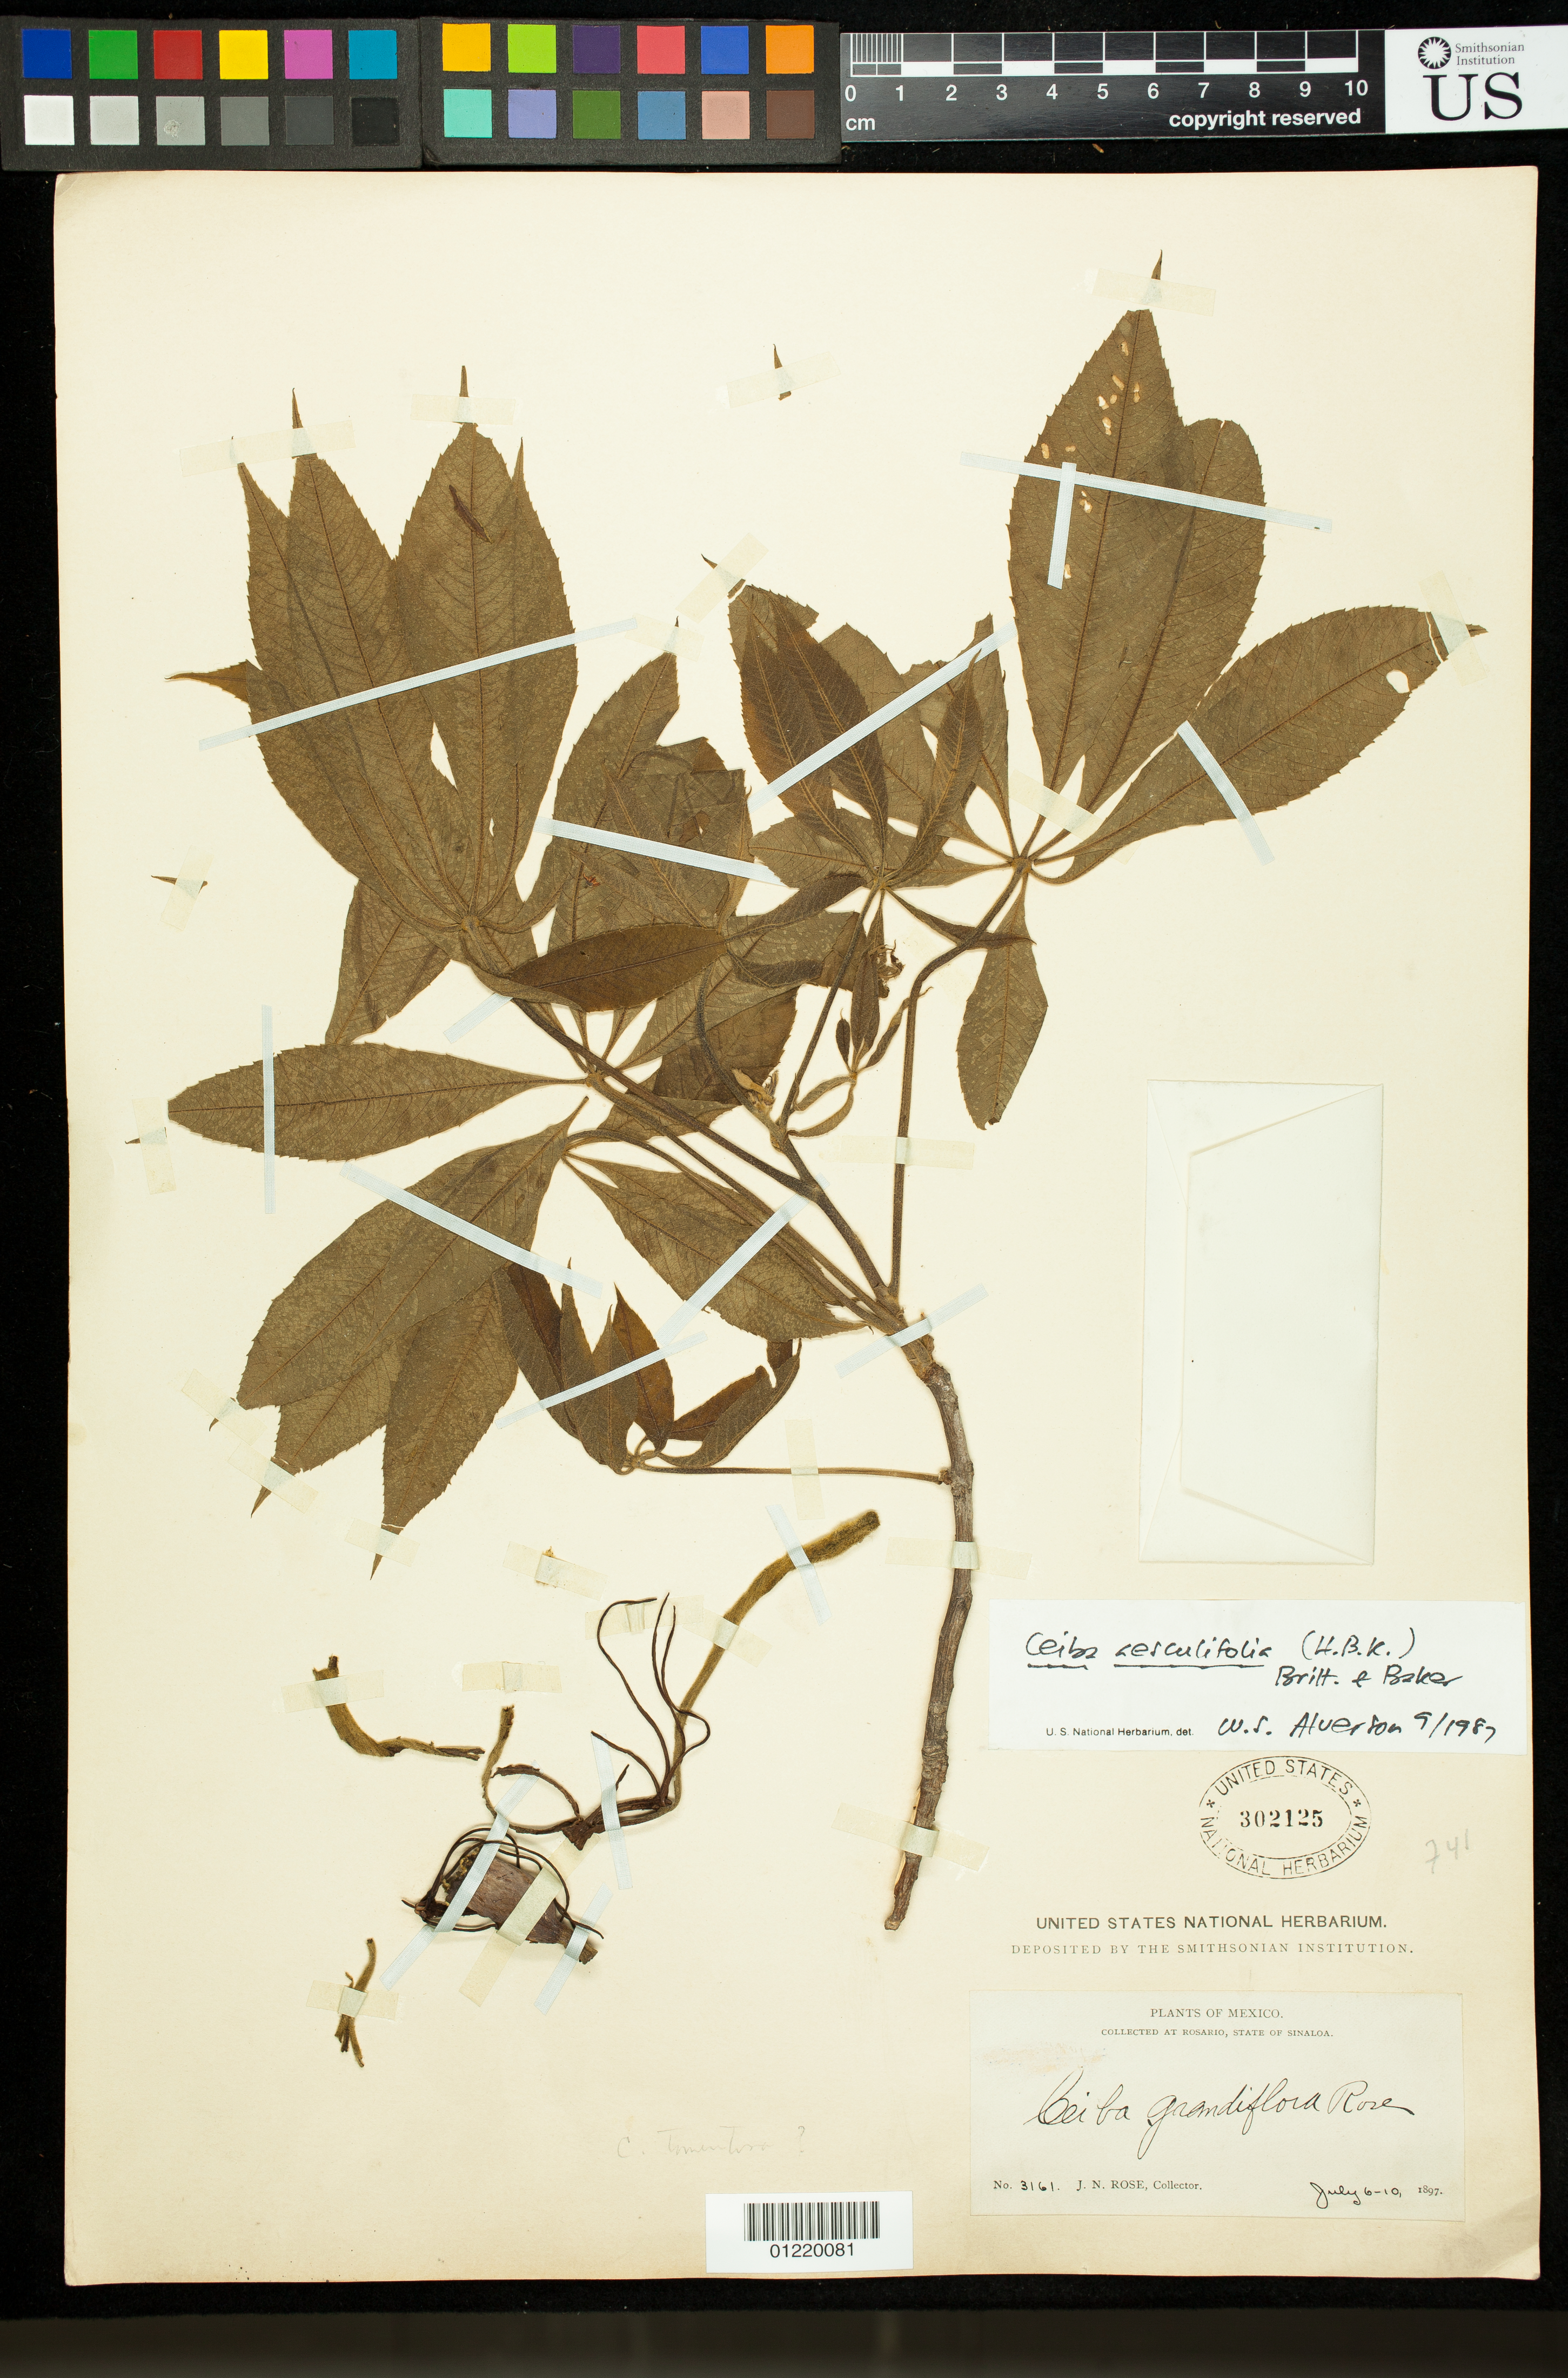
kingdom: Plantae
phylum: Tracheophyta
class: Magnoliopsida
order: Malvales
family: Malvaceae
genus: Ceiba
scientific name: Ceiba aesculifolia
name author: (Kunth) Britten & Baker f.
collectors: J. N. Rose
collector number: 3161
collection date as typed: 1897-07-06/1897-07-10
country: Mexico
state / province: Sinaloa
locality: Rosario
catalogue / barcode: US 302125